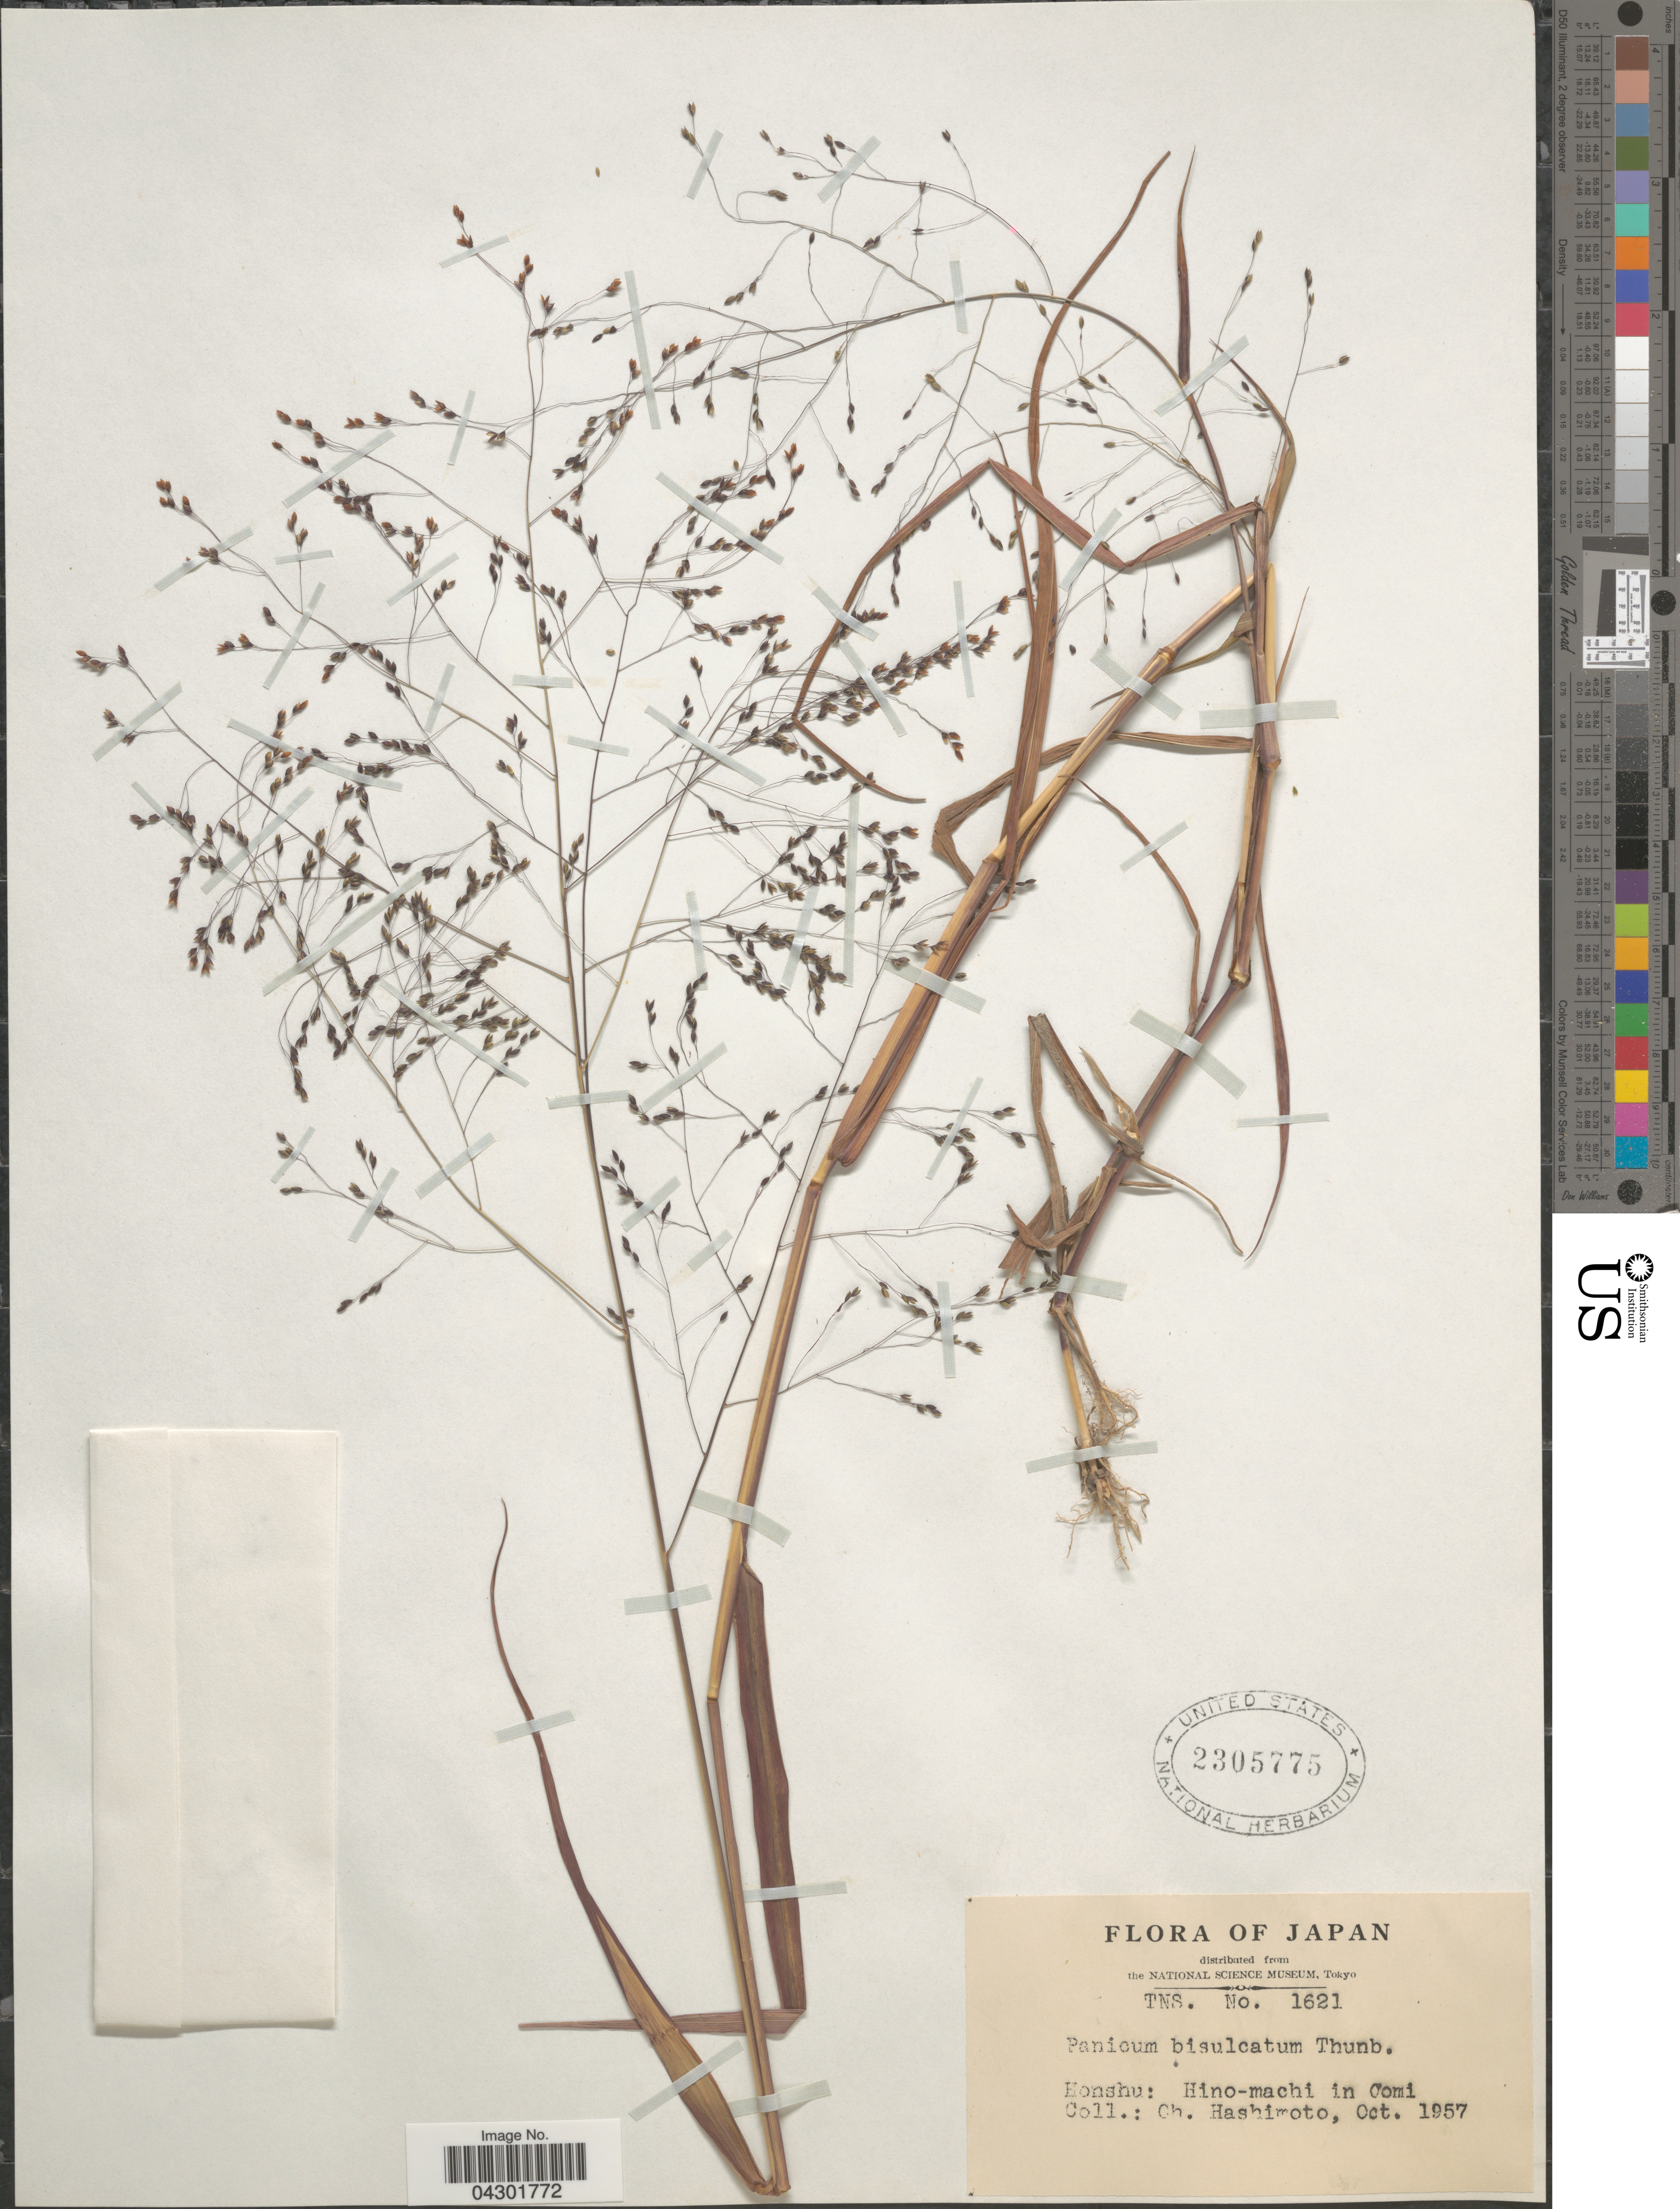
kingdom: Plantae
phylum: Tracheophyta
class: Liliopsida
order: Poales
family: Poaceae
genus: Panicum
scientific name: Panicum bisulcatum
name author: Thunb.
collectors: C. Hashimoto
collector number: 1621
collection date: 1957-10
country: Japan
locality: Honshu: Hino-machi in Oomi.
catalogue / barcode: US 2305775